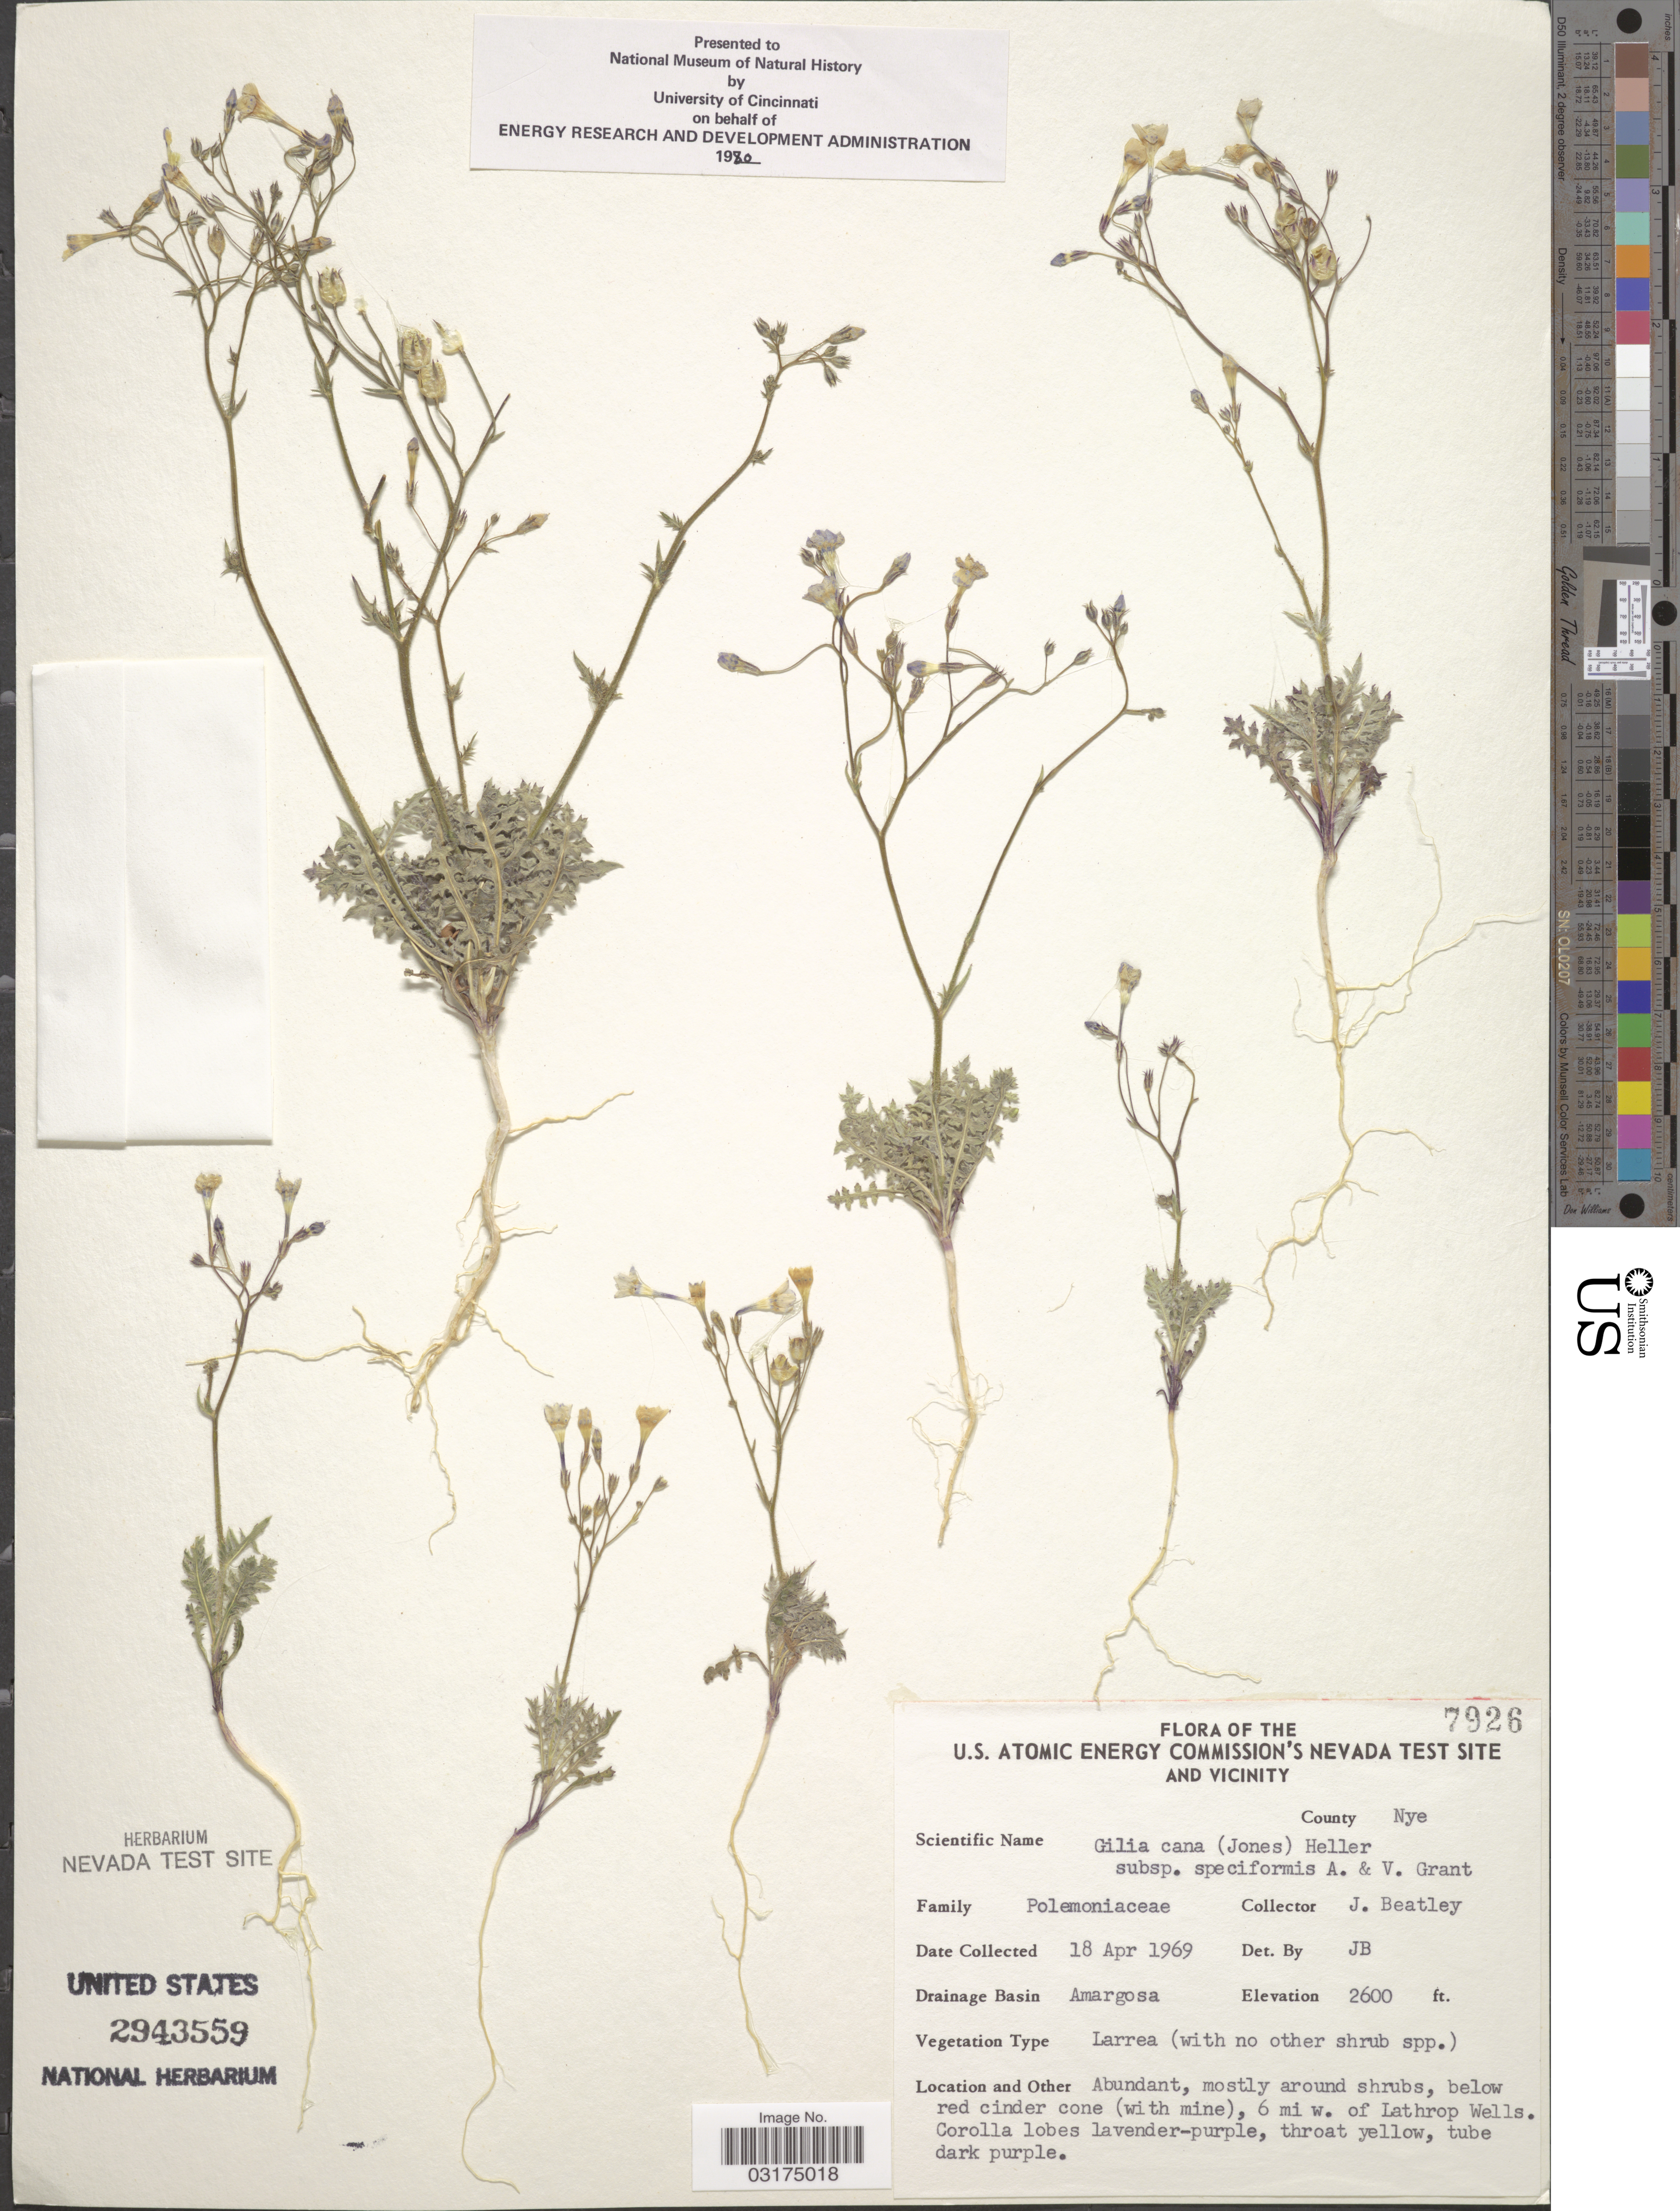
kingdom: Plantae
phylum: Tracheophyta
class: Magnoliopsida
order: Ericales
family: Polemoniaceae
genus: Gilia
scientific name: Gilia cana subsp. speciformis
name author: A.D. Grant & V.E. Grant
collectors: J. C. Beatley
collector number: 7926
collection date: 1969-04-18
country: United States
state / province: Nevada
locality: The U. S. Atomic Energy Commission's Nevada Test Site and Vicinity. County Nye. Drainage Basin Amargosa. 6 mi. w. of Lathrop Wells.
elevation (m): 792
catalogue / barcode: US 2943559